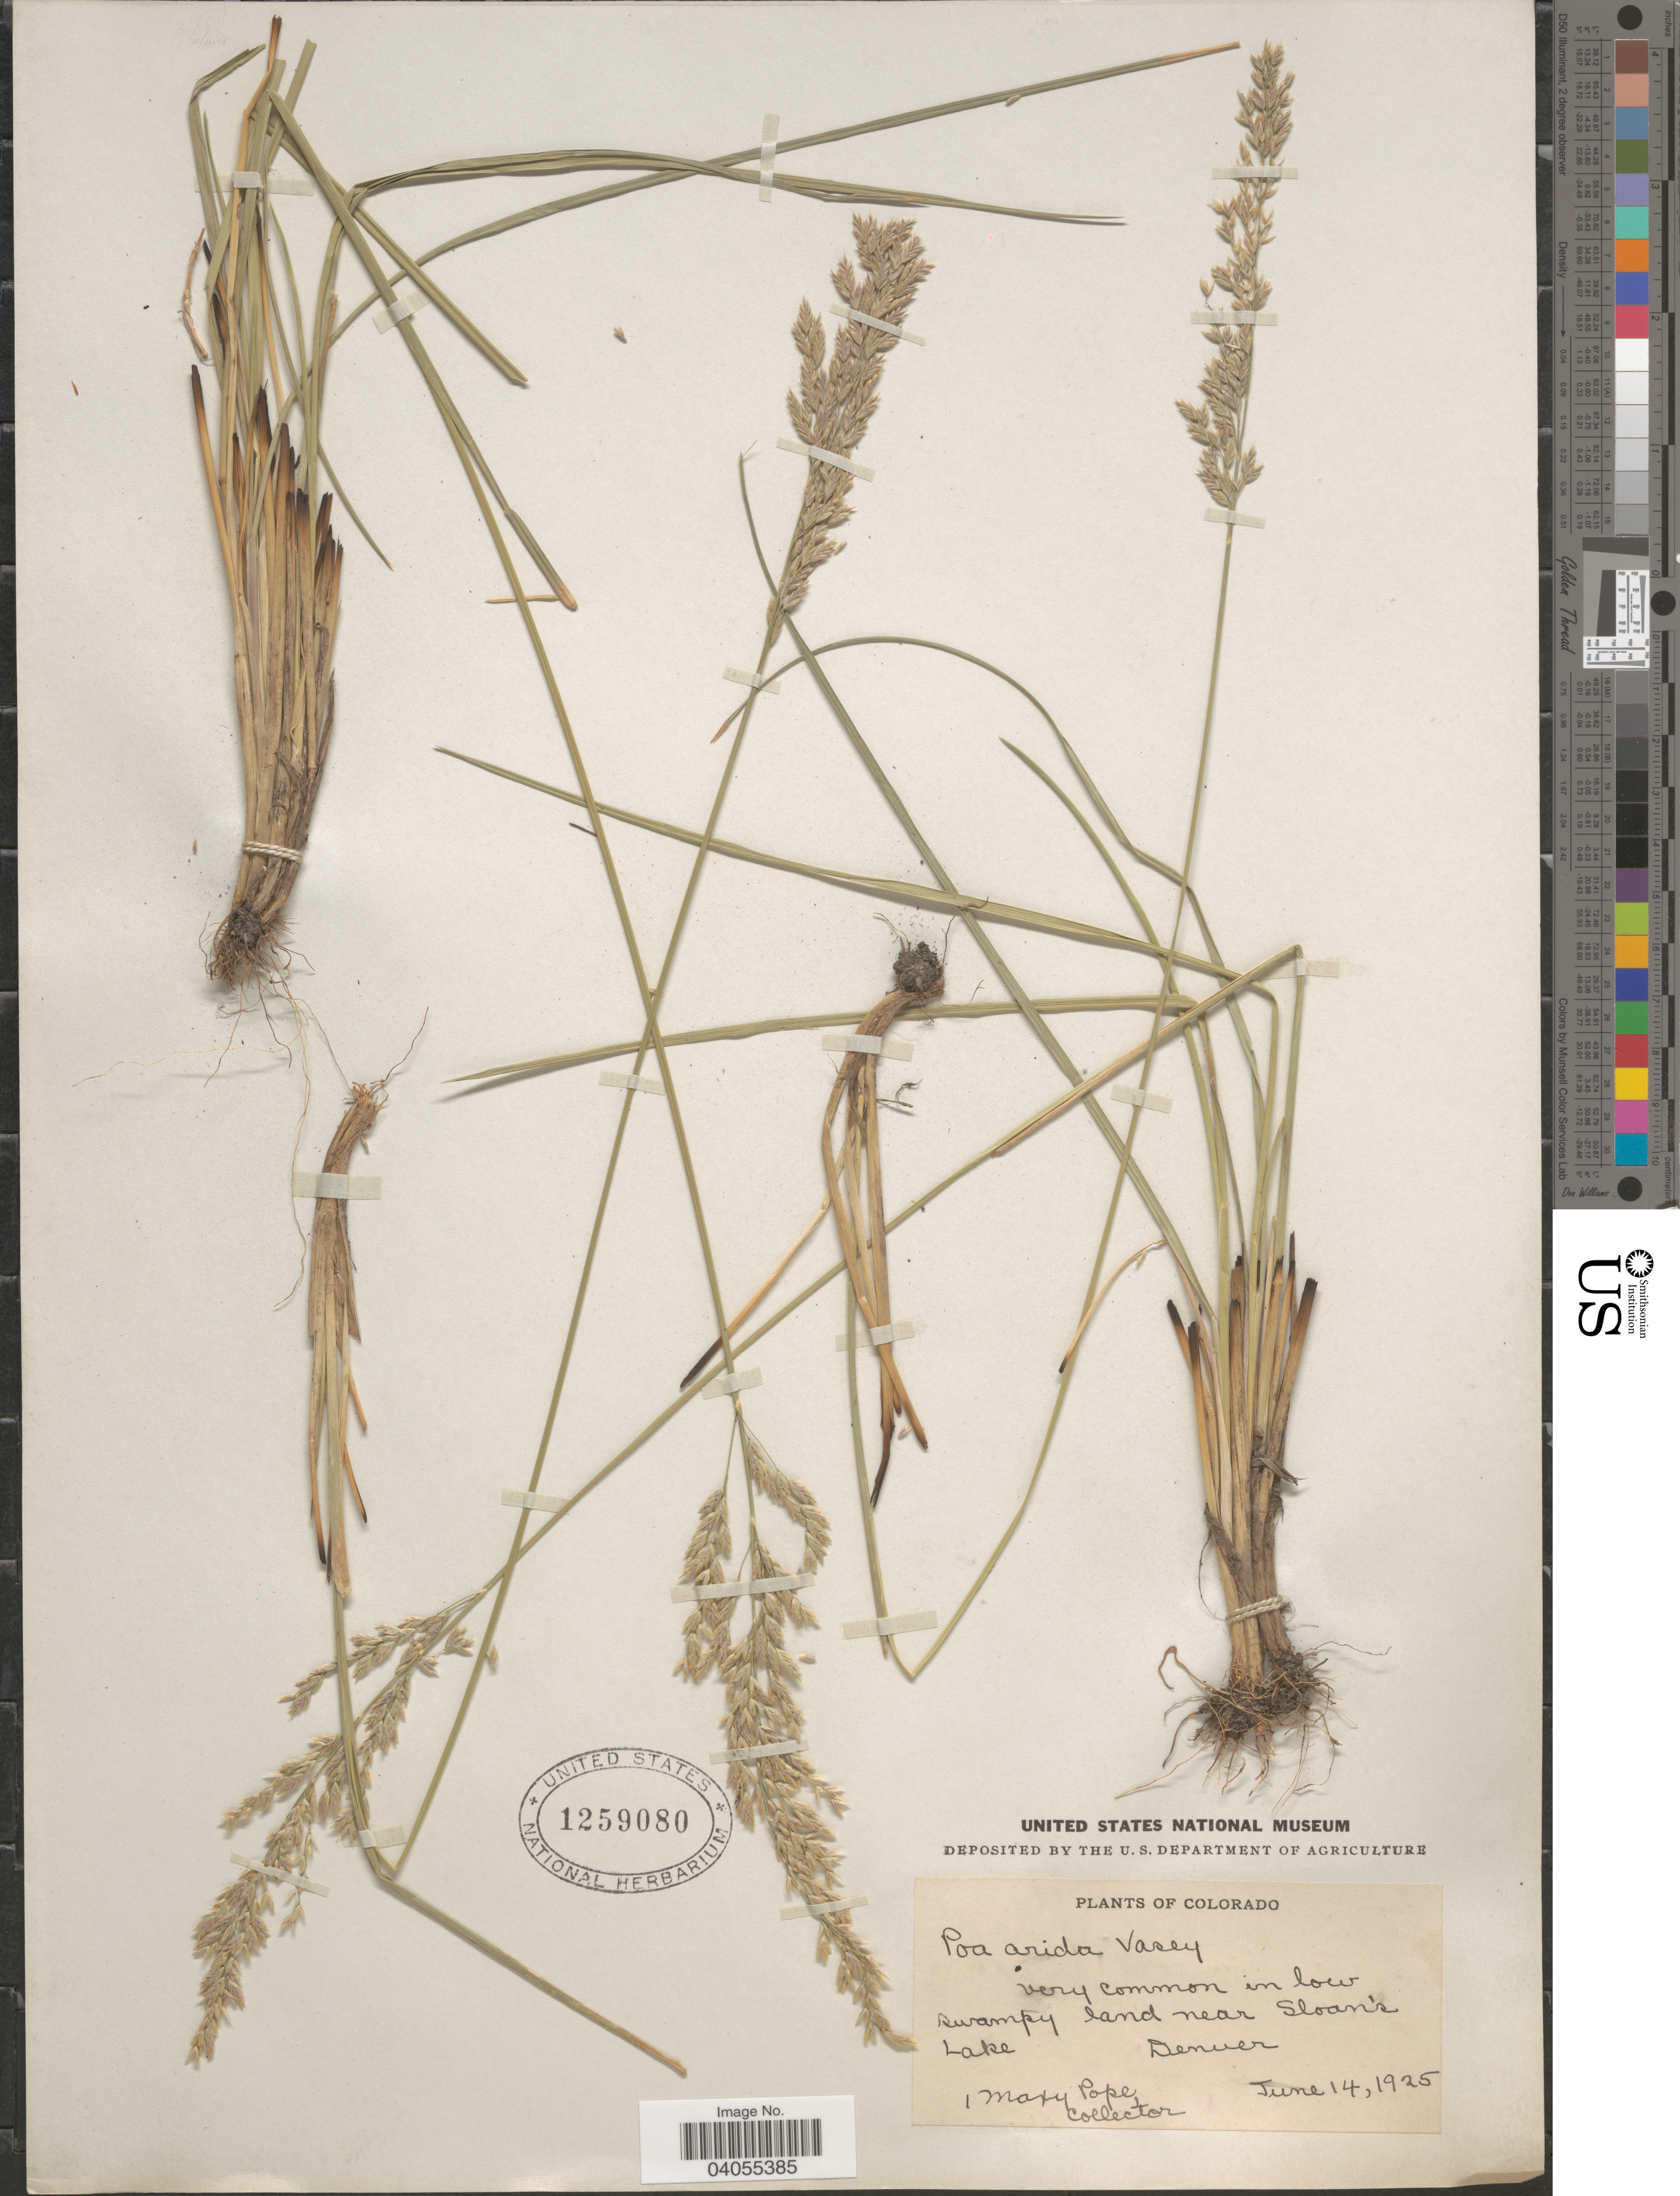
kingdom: Plantae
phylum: Tracheophyta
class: Liliopsida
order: Poales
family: Poaceae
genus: Poa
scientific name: Poa arida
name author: Vasey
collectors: M. Pope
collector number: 1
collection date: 1925-06-14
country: United States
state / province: Colorado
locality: In low swampy land near Sloan's Lake. Denver.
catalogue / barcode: US 1259080